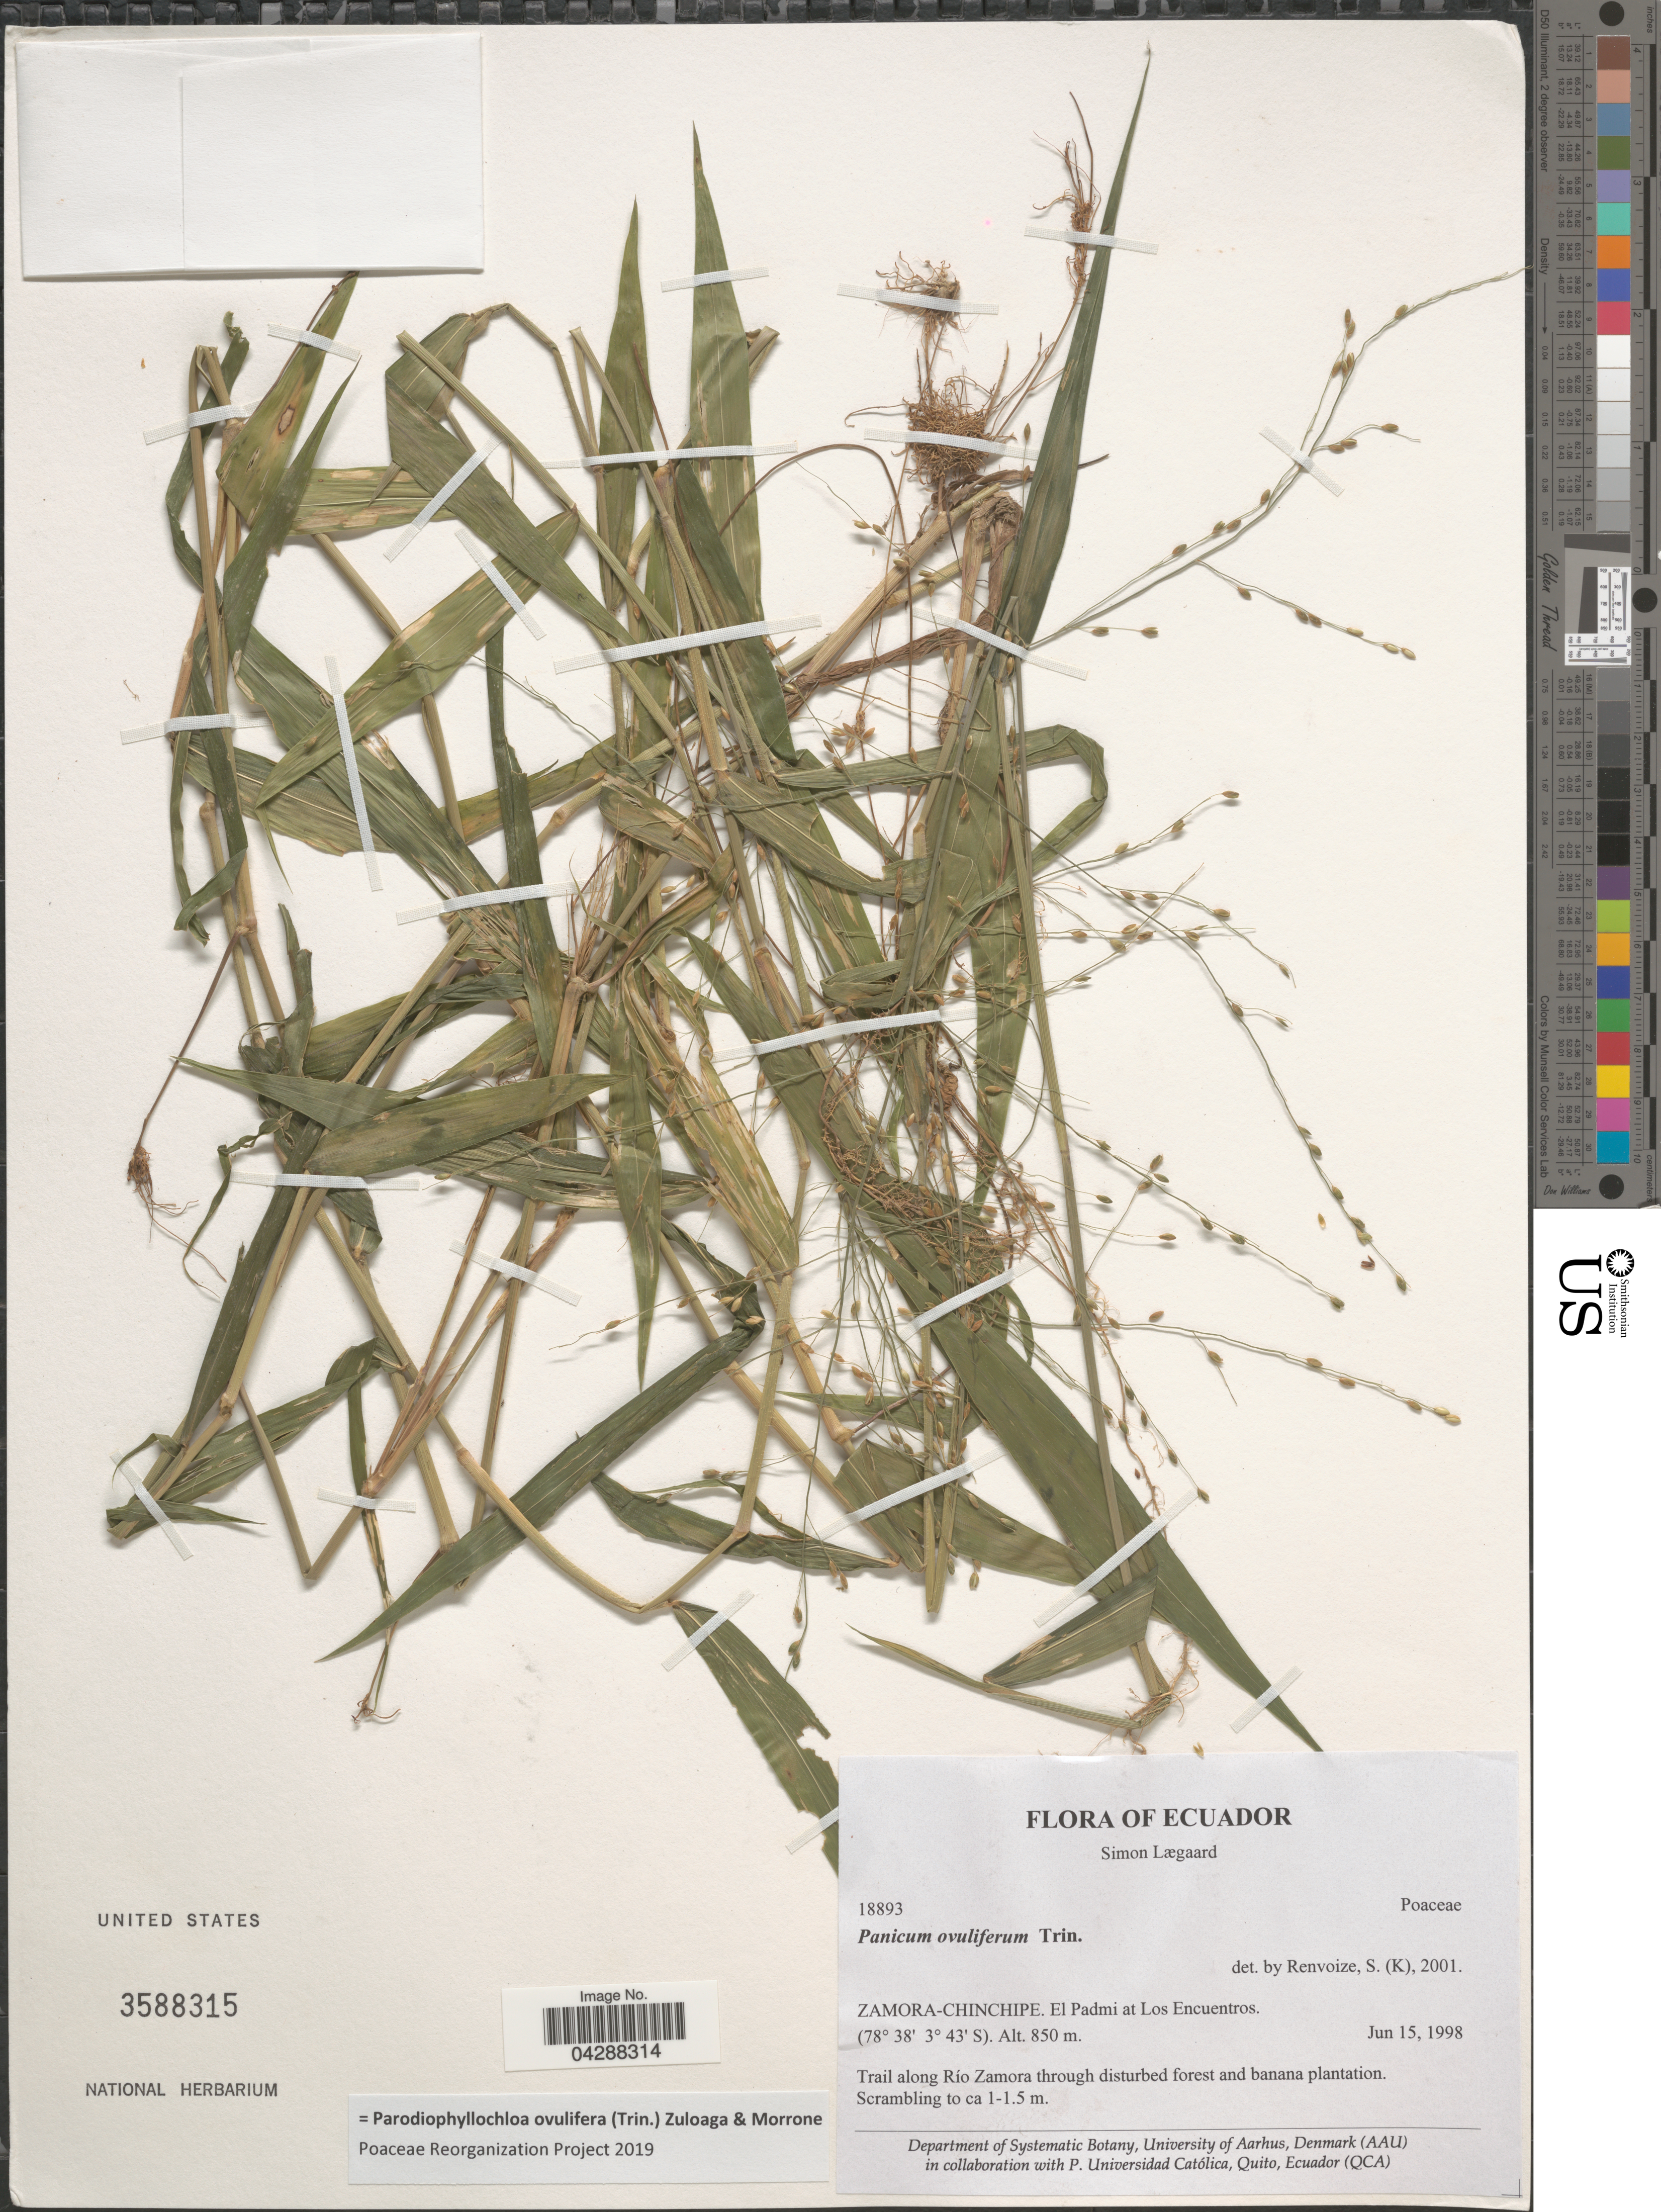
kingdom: Plantae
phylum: Tracheophyta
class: Liliopsida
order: Poales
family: Poaceae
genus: Parodiophyllochloa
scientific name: Parodiophyllochloa ovulifera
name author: (Trin.) Zuloaga & Morrone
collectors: S. Lægaard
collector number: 18893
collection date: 1998-06-15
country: Ecuador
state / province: Zamora-Chinchipe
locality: El Padmi at Los Encuentros. Trail along Río Zamora through disturbed forest and banana plantation.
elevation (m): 850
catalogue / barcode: US 3588315